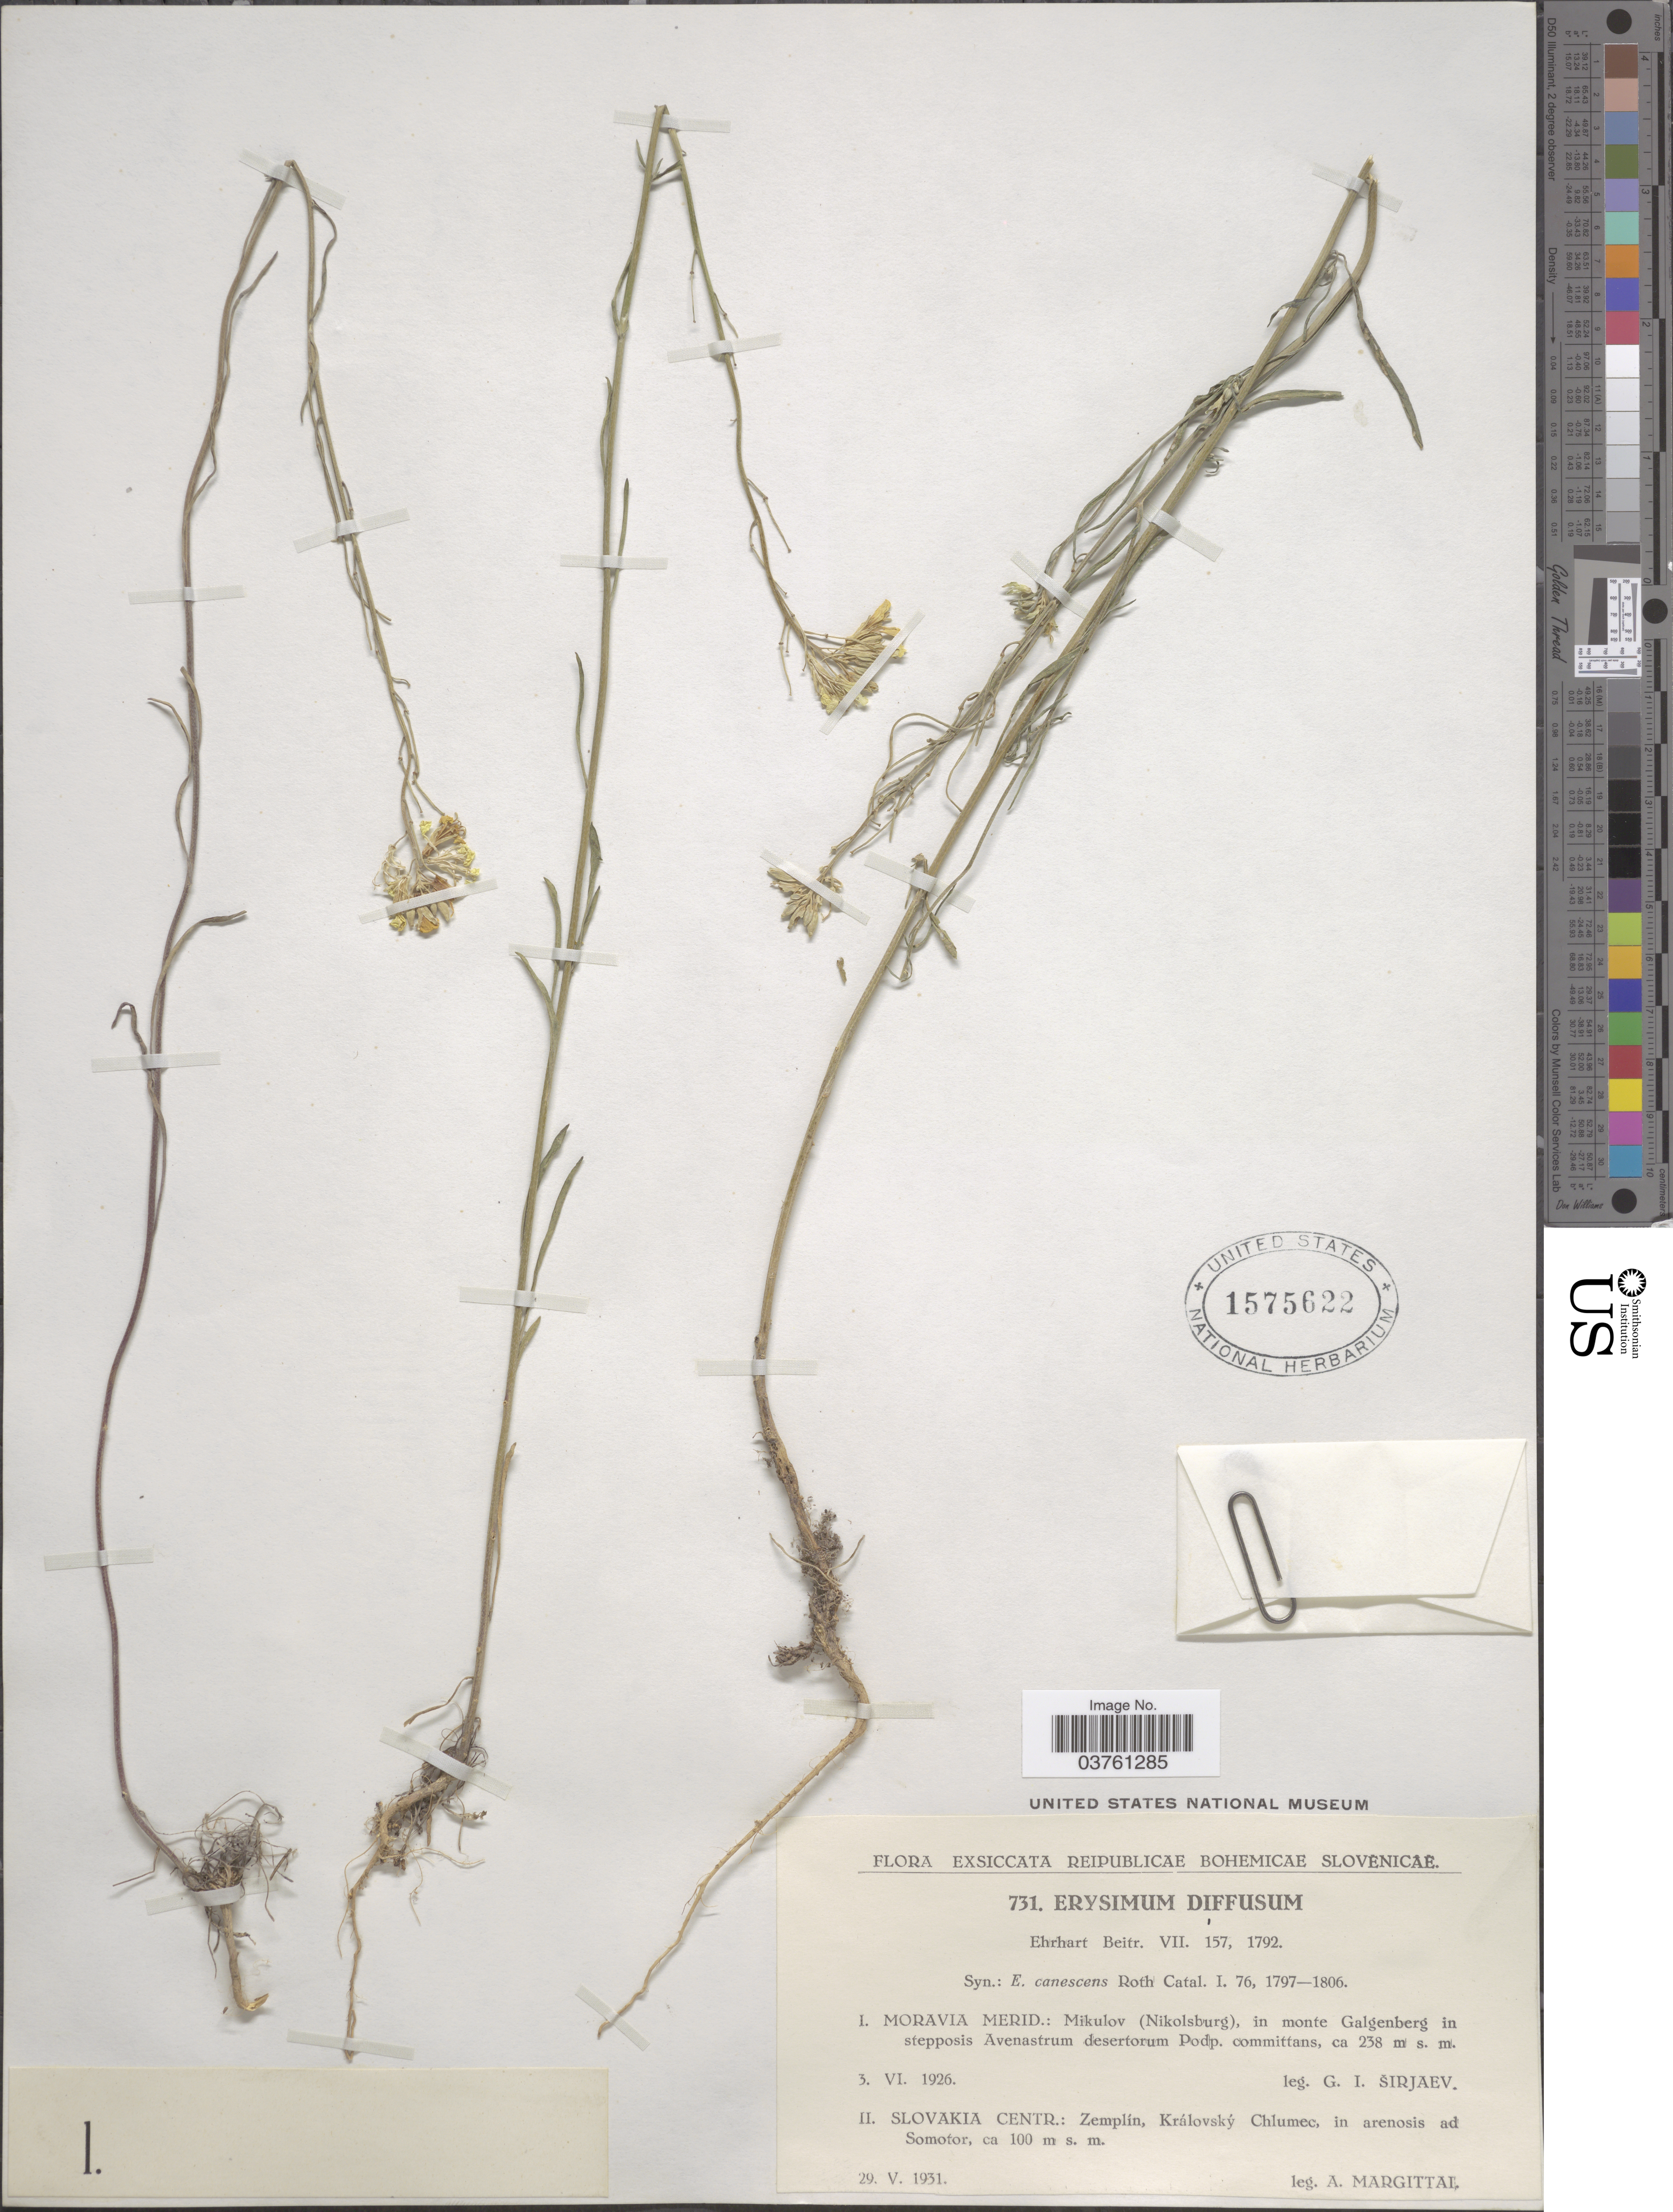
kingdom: Plantae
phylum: Tracheophyta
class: Magnoliopsida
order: Brassicales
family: Brassicaceae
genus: Erysimum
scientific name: Erysimum diffusum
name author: Ehrh.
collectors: G. Širjaev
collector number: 731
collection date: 1926-06-03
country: Czechia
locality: Reipublicae Bohemicae Slovenicae. Moravia Merid.: Mikulov (Nikolsburg), in monte Galgenberg in stepposis Avenastrum desertorum Podp. committans.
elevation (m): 238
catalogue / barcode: US 1575622